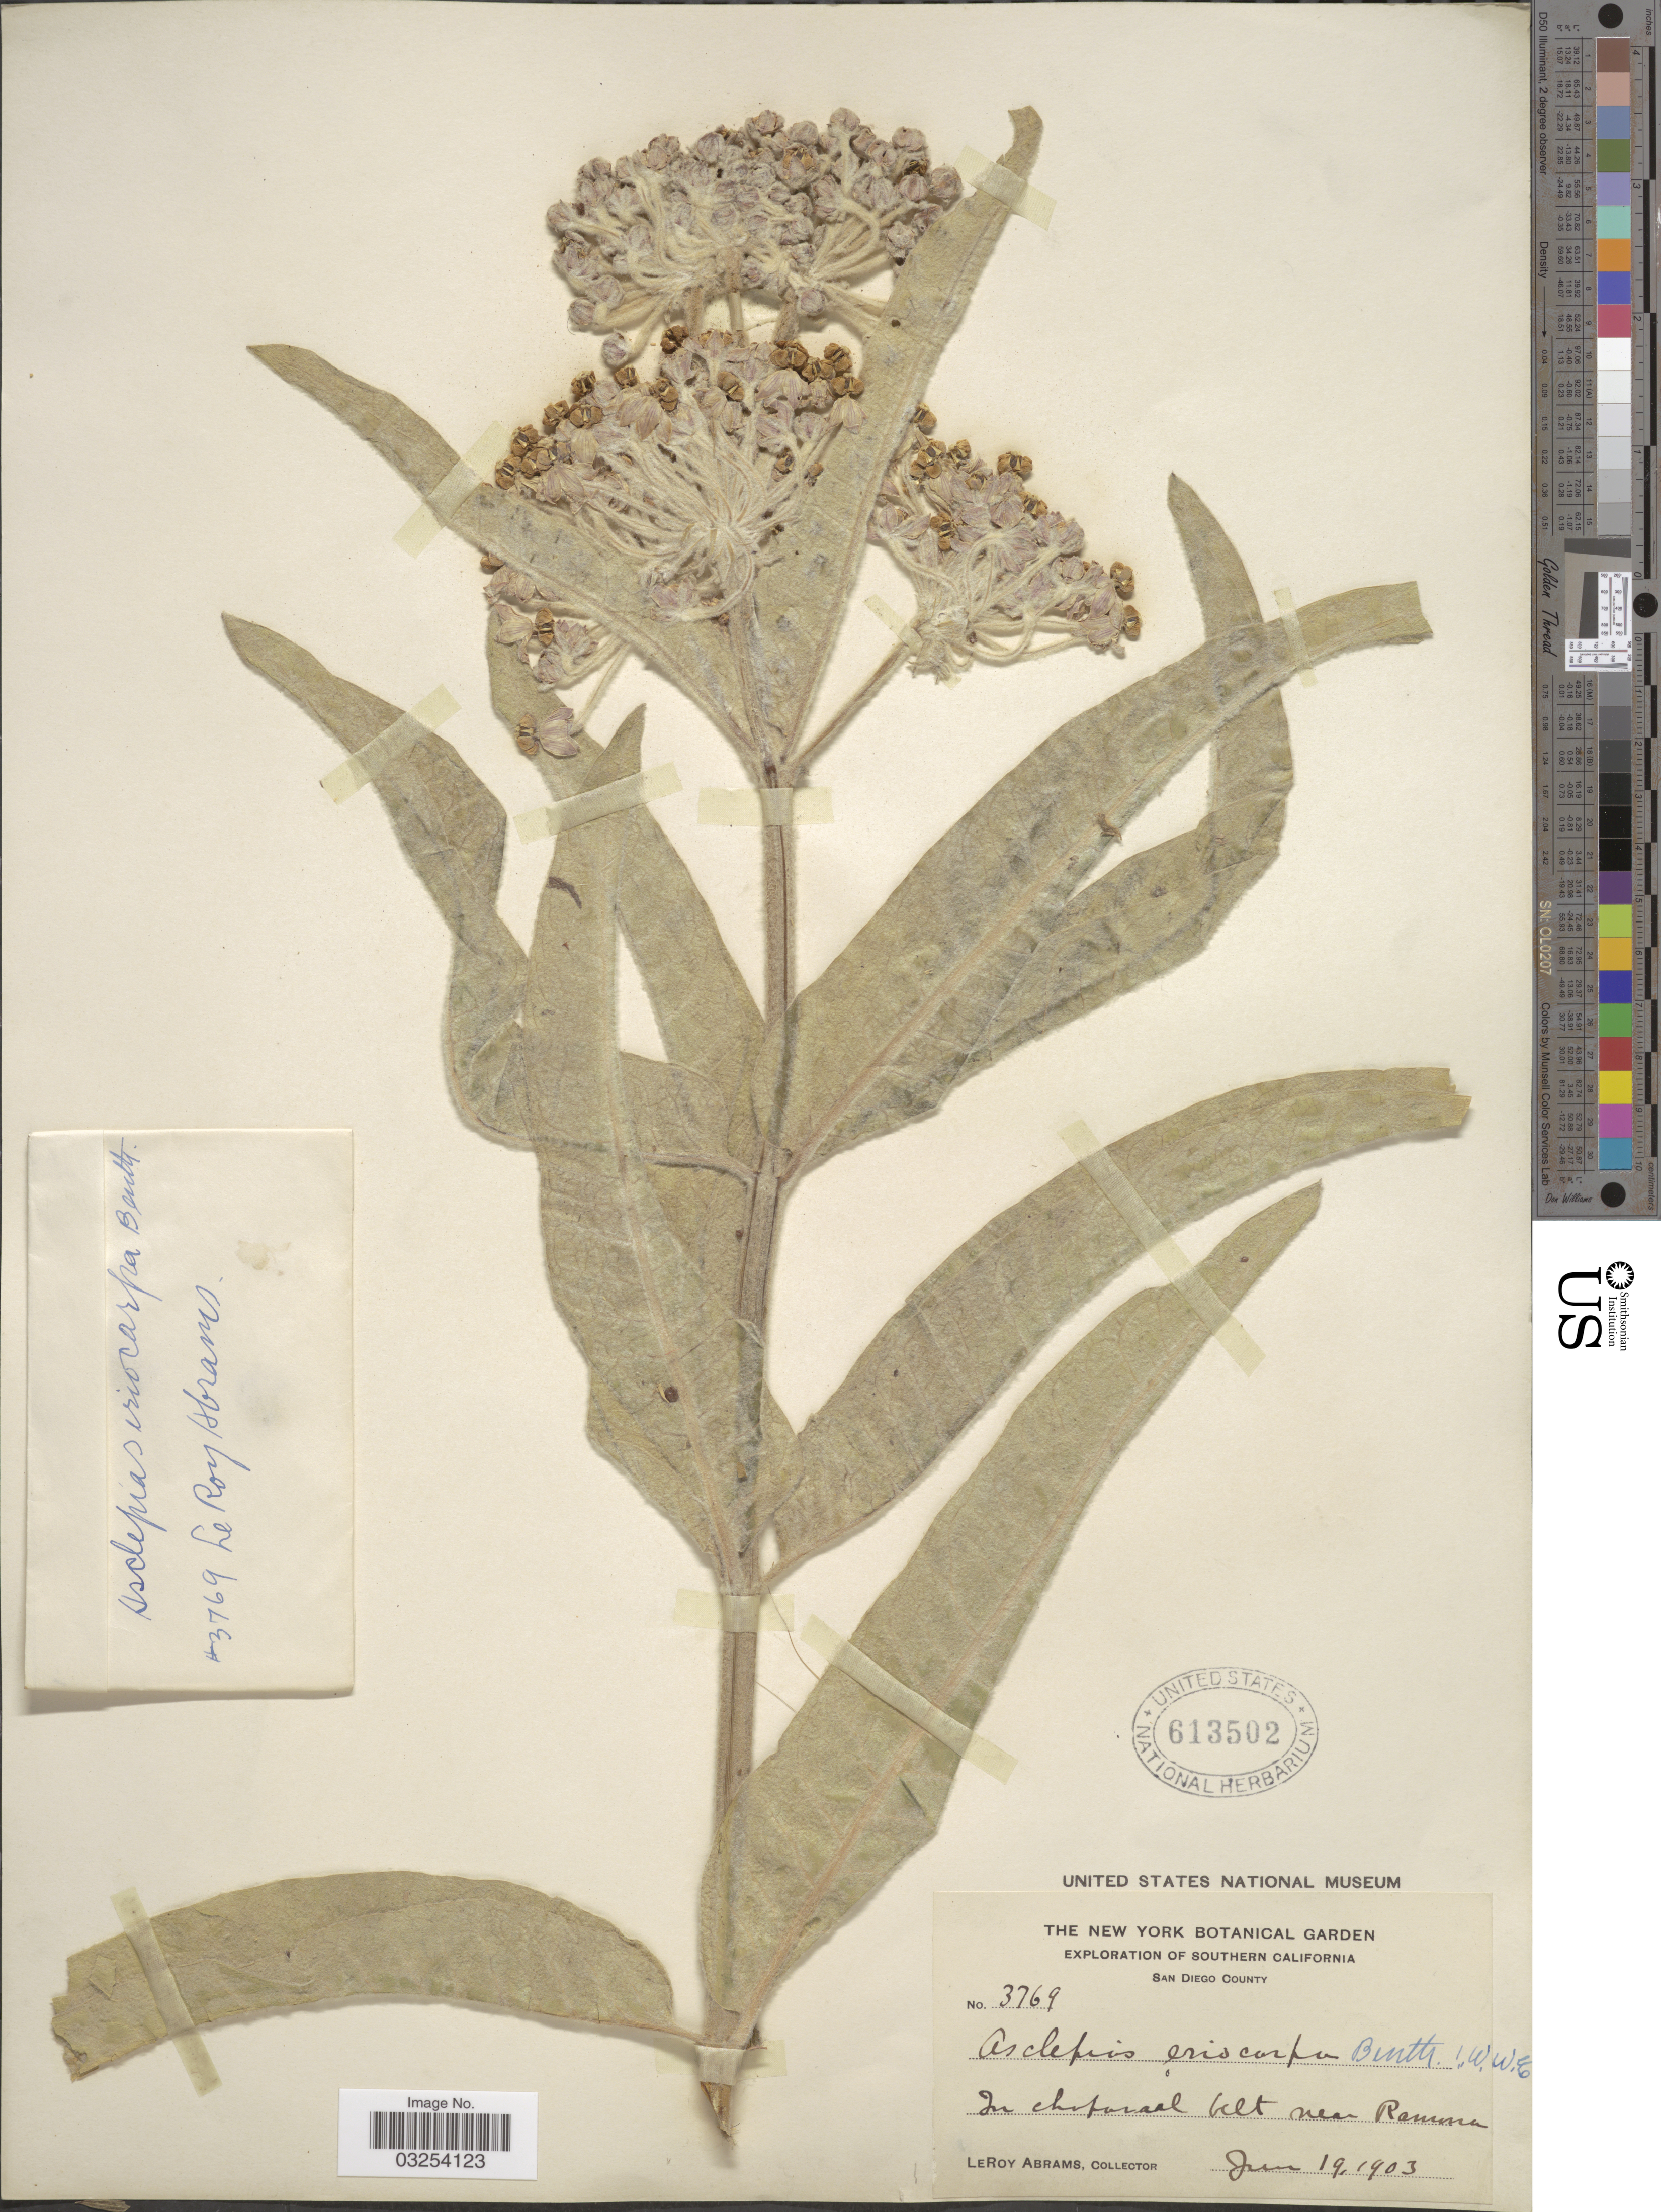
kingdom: Plantae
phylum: Tracheophyta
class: Magnoliopsida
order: Gentianales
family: Apocynaceae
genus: Asclepias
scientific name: Asclepias eriocarpa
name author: Benth.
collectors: L. Abrams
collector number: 3769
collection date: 1903-06-19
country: United States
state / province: California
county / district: San Diego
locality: Southern California. San Diego County. Near Ramona.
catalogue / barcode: US 613502